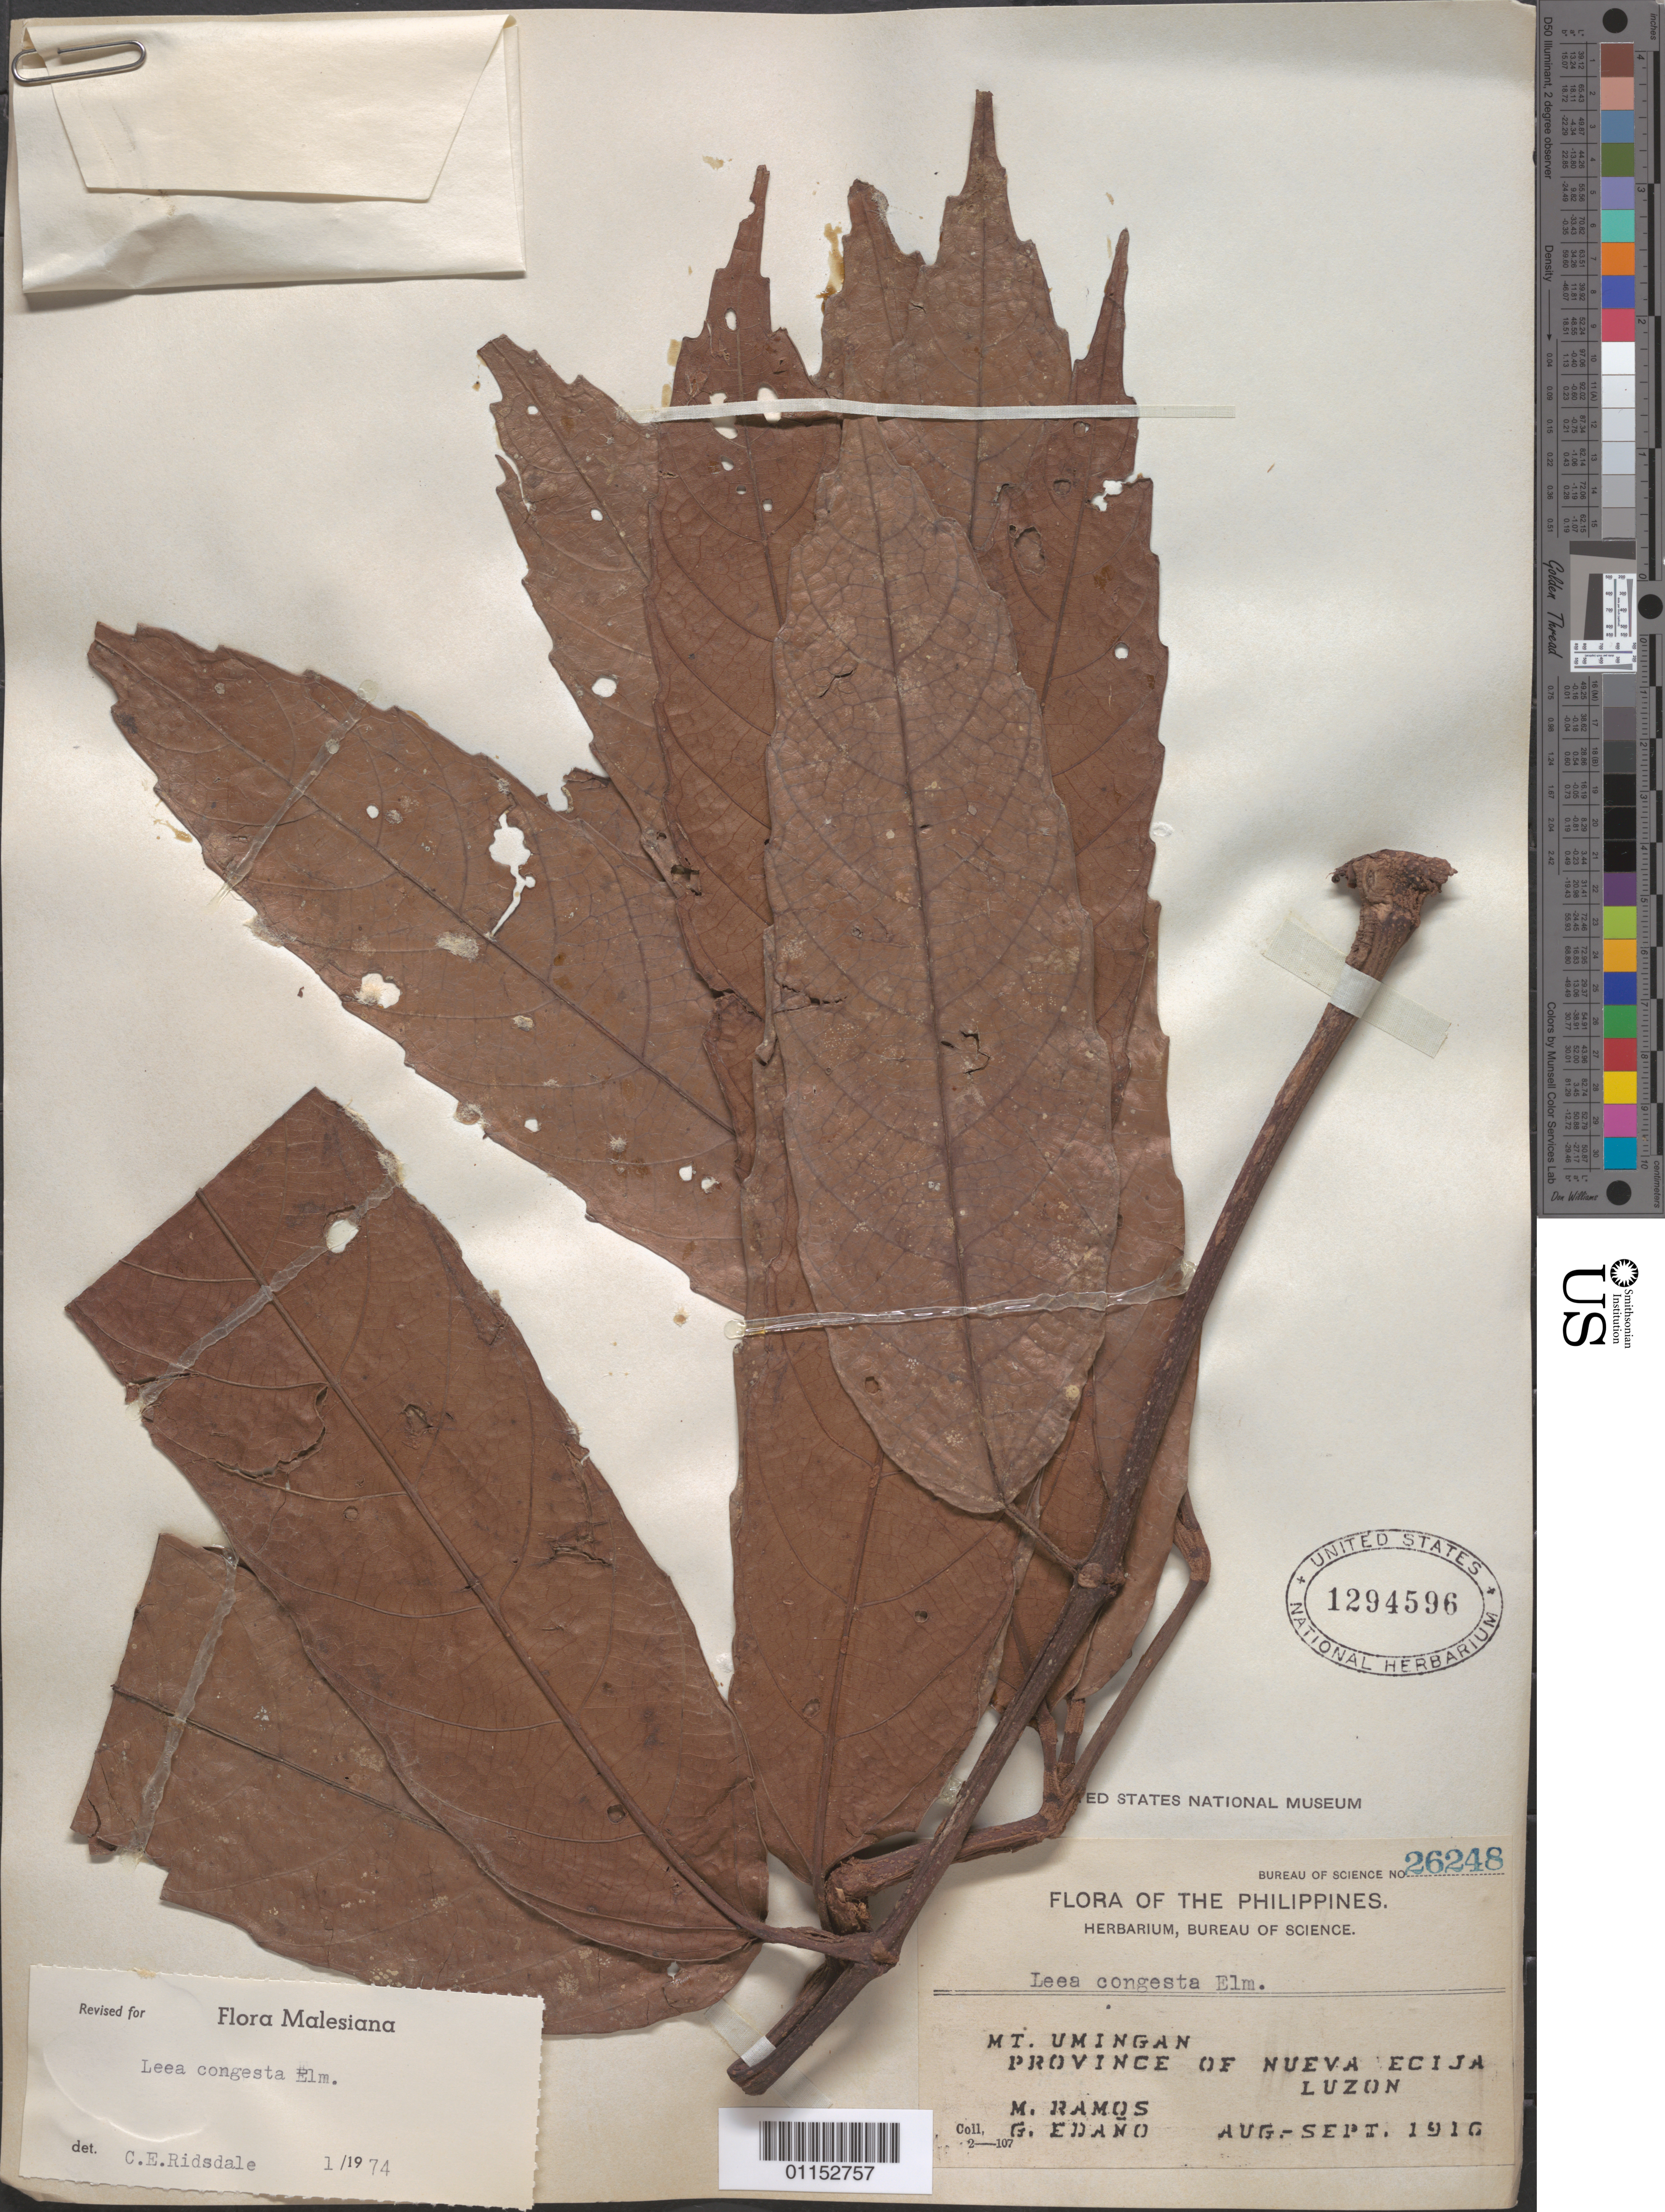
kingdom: Plantae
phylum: Tracheophyta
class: Magnoliopsida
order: Vitales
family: Vitaceae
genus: Leea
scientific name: Leea congesta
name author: Elmer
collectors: M. Ramos & G. Edaño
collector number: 26248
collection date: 1910-08/1910-09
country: Philippines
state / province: Central Luzon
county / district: Nueva Ecija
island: Luzon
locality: Mt Umingan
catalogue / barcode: US 1294596